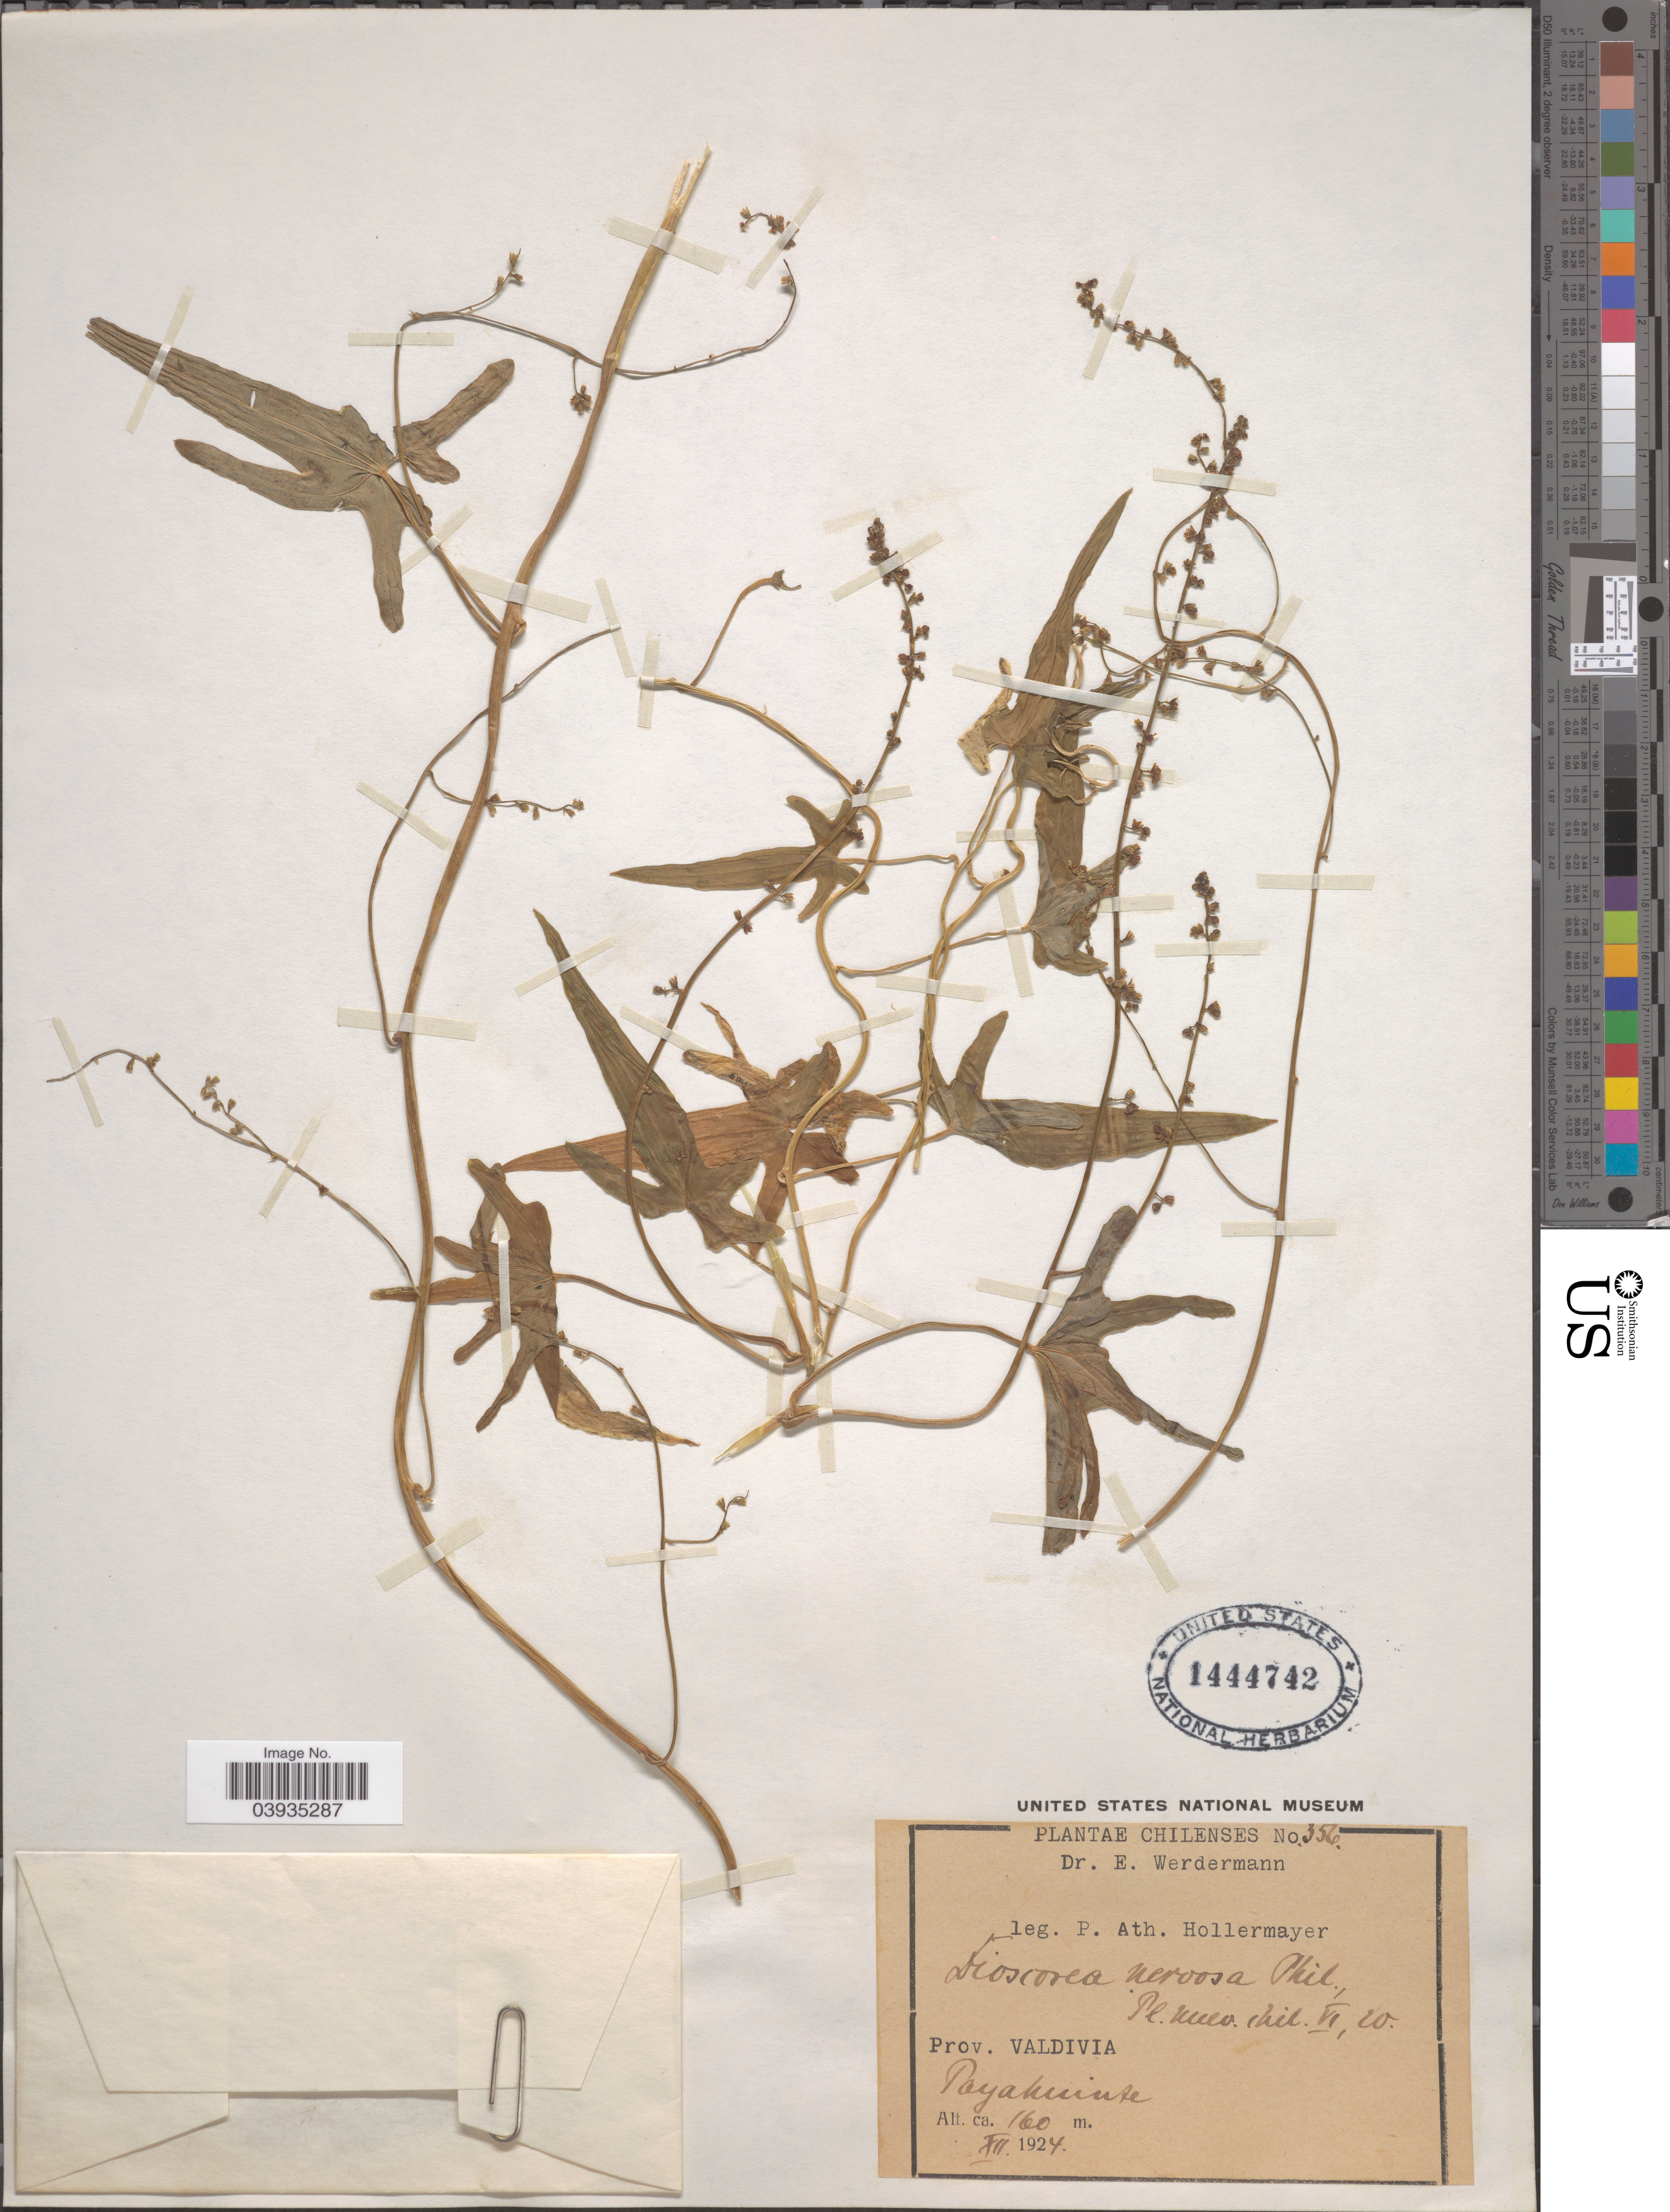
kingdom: Plantae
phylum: Tracheophyta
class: Liliopsida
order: Dioscoreales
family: Dioscoreaceae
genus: Dioscorea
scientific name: Dioscorea nervosa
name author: Phil.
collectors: P. Hollermayer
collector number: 356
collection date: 1924-12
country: Chile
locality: Prov. Valdivia. Payahuinte.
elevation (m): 160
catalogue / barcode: US 1444742